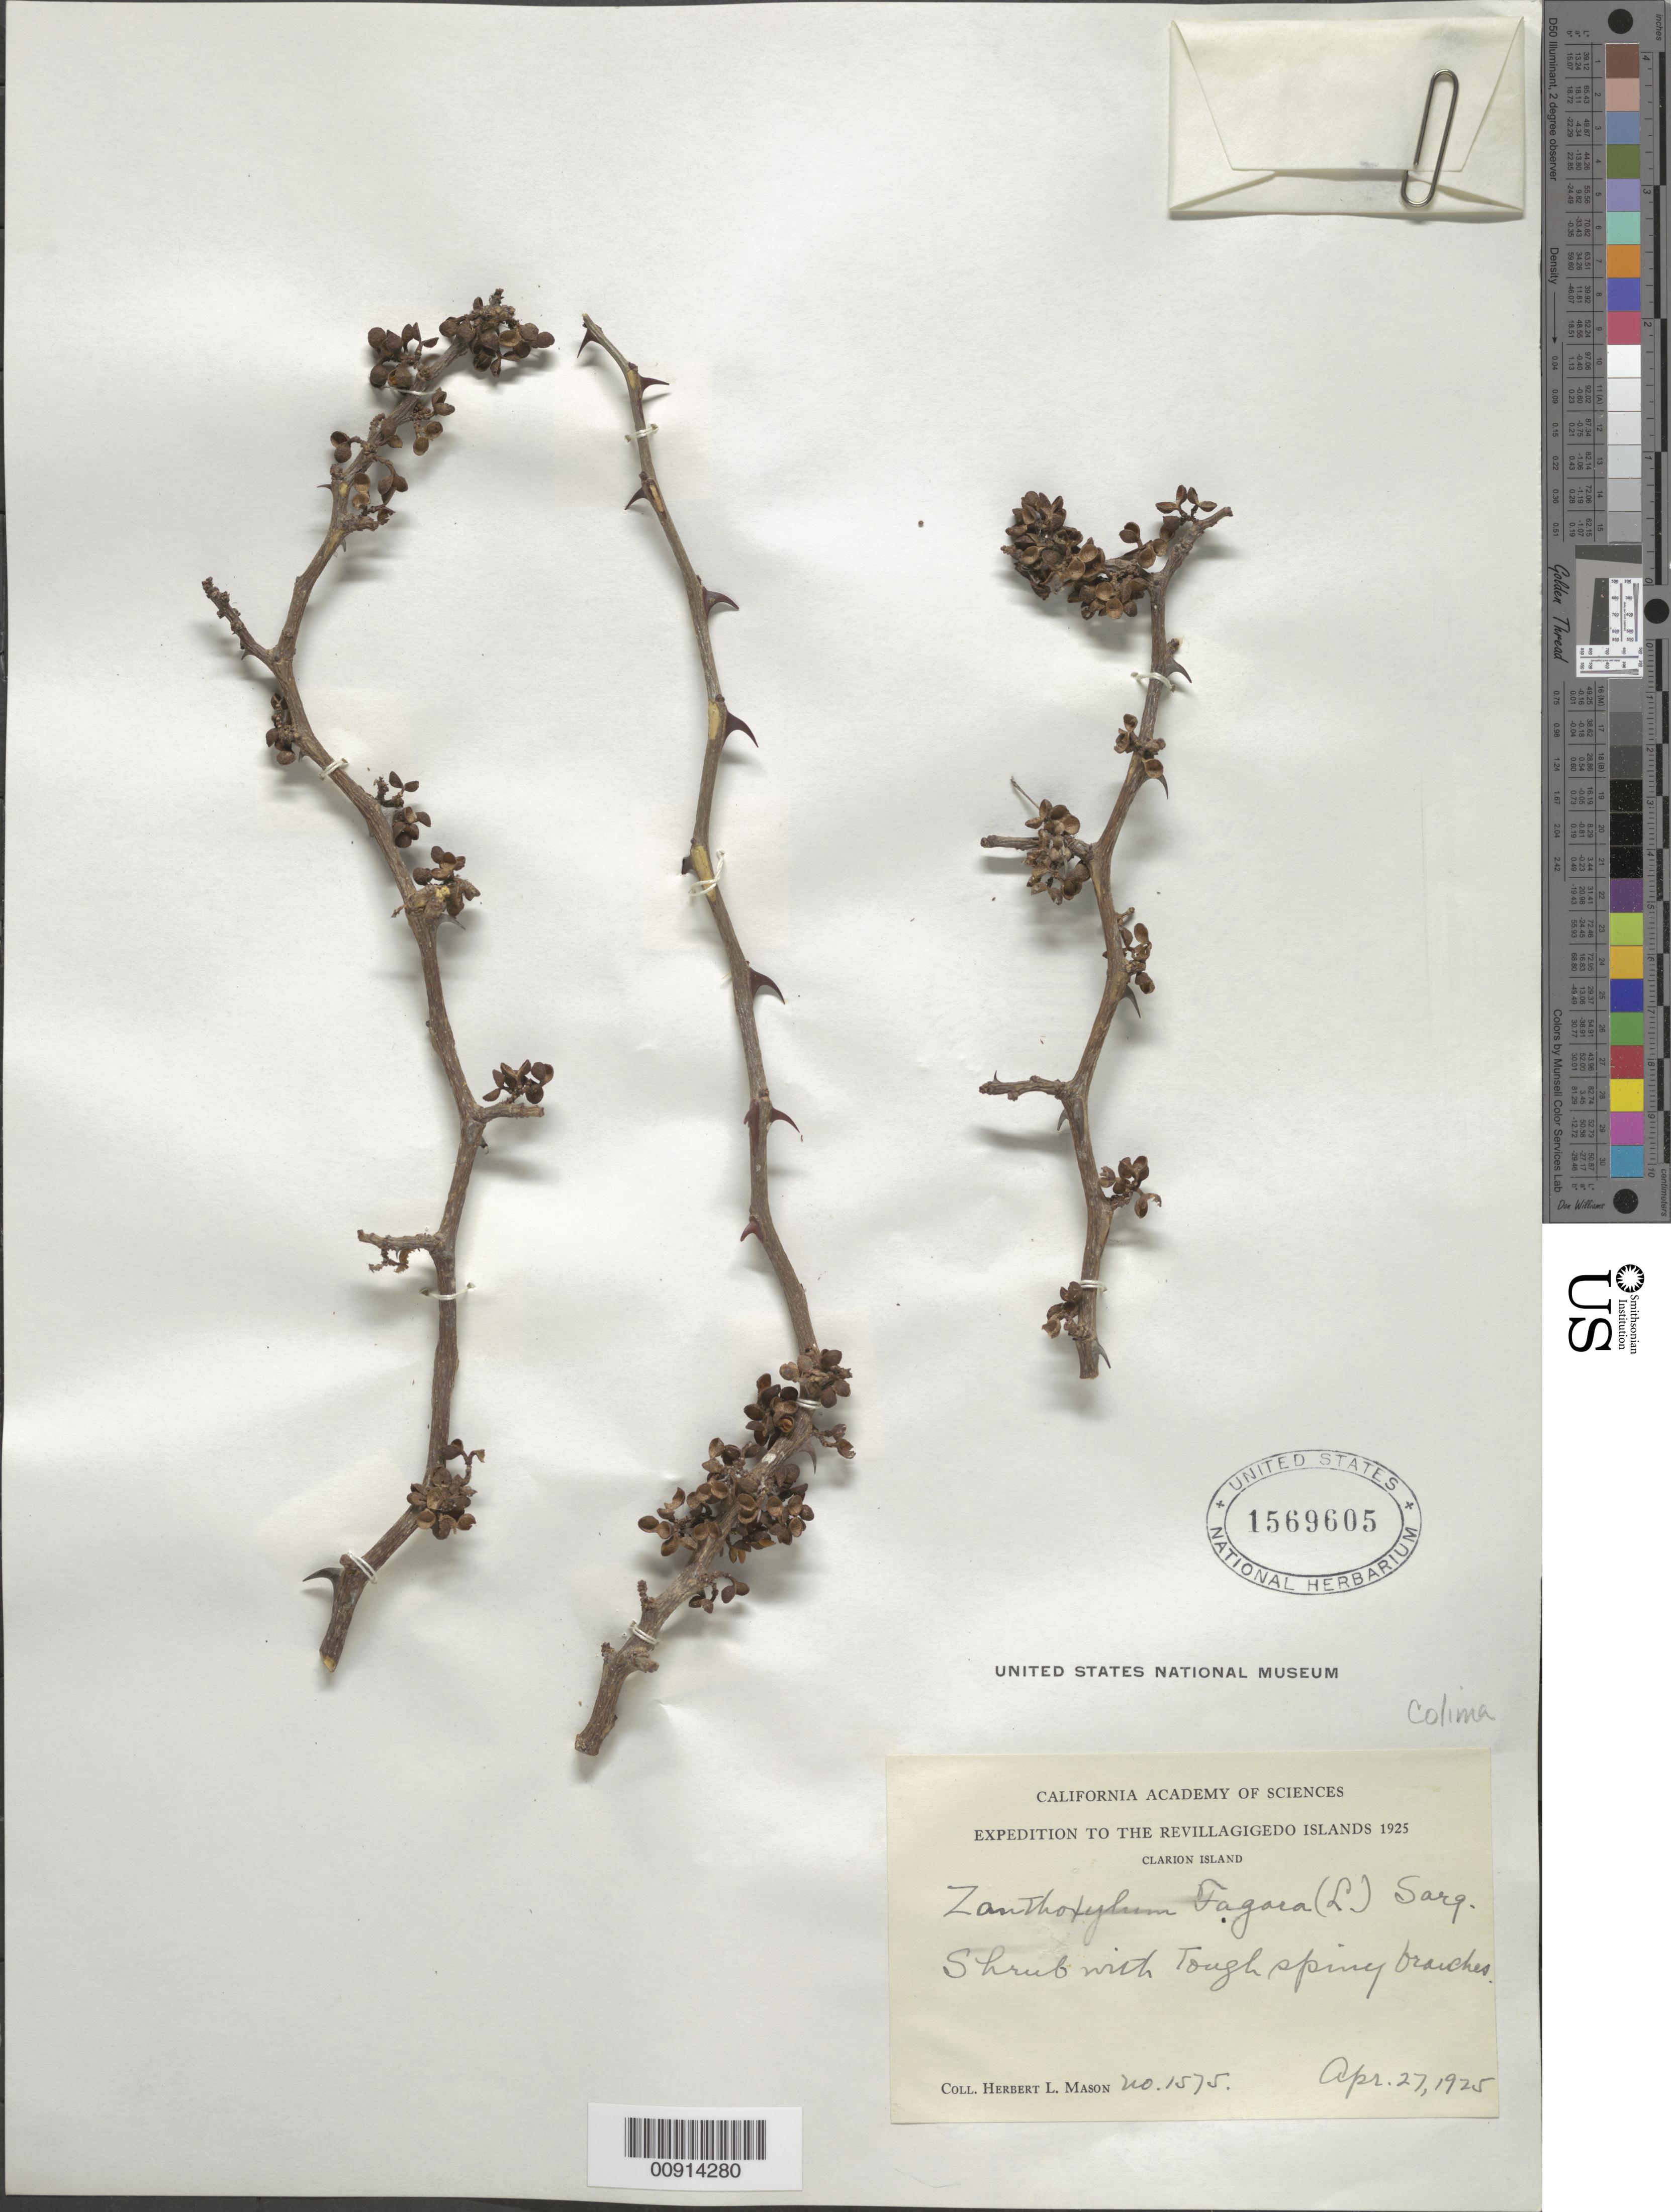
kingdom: Plantae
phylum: Tracheophyta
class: Magnoliopsida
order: Sapindales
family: Rutaceae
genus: Zanthoxylum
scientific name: Zanthoxylum fagara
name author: (L.) Sarg.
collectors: H. L. Mason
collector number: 1575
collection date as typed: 27 Apr 1925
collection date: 1925-04-27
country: Mexico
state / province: Colima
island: Clarion I.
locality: Clarion Island, Revillagigedo Islands.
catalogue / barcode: US 1569605